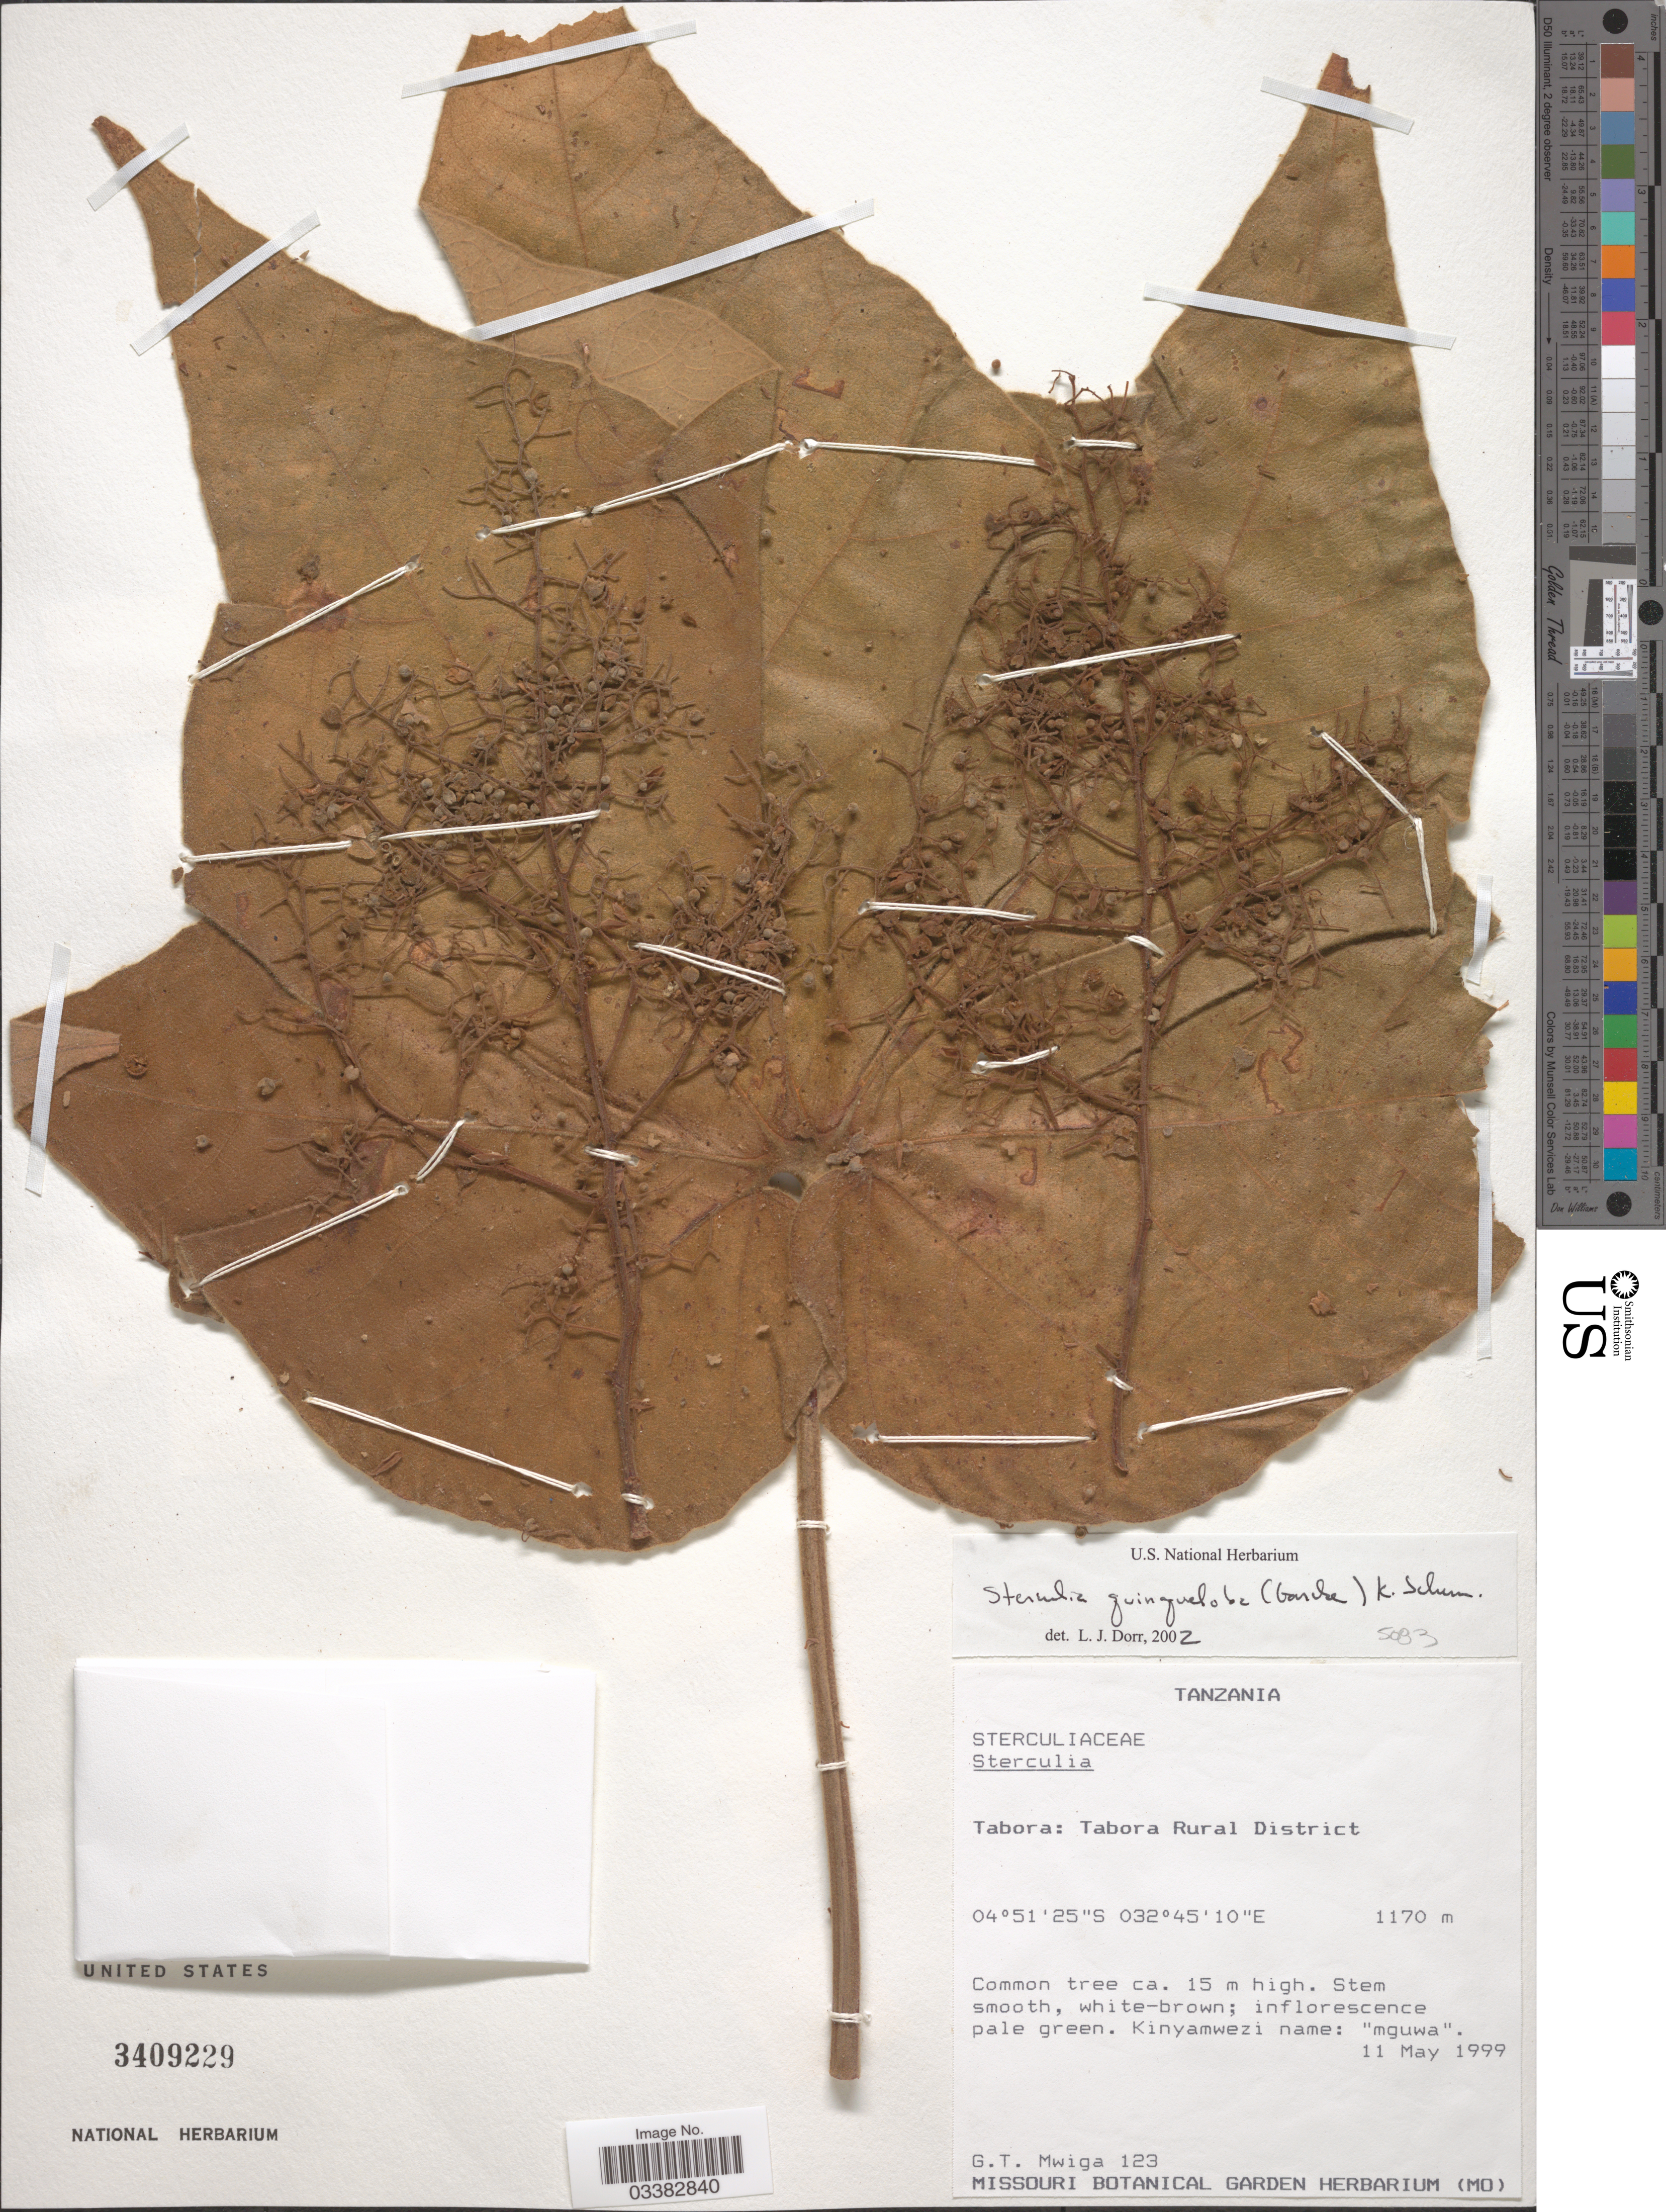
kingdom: Plantae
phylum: Tracheophyta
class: Magnoliopsida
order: Malvales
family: Malvaceae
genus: Sterculia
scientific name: Sterculia quinqueloba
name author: (Garcke) K. Schum.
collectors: G. Mwiga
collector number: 123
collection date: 1999-05-11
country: Tanzania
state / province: Tabora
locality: Tabora Rural District.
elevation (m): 1170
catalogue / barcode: US 3409229